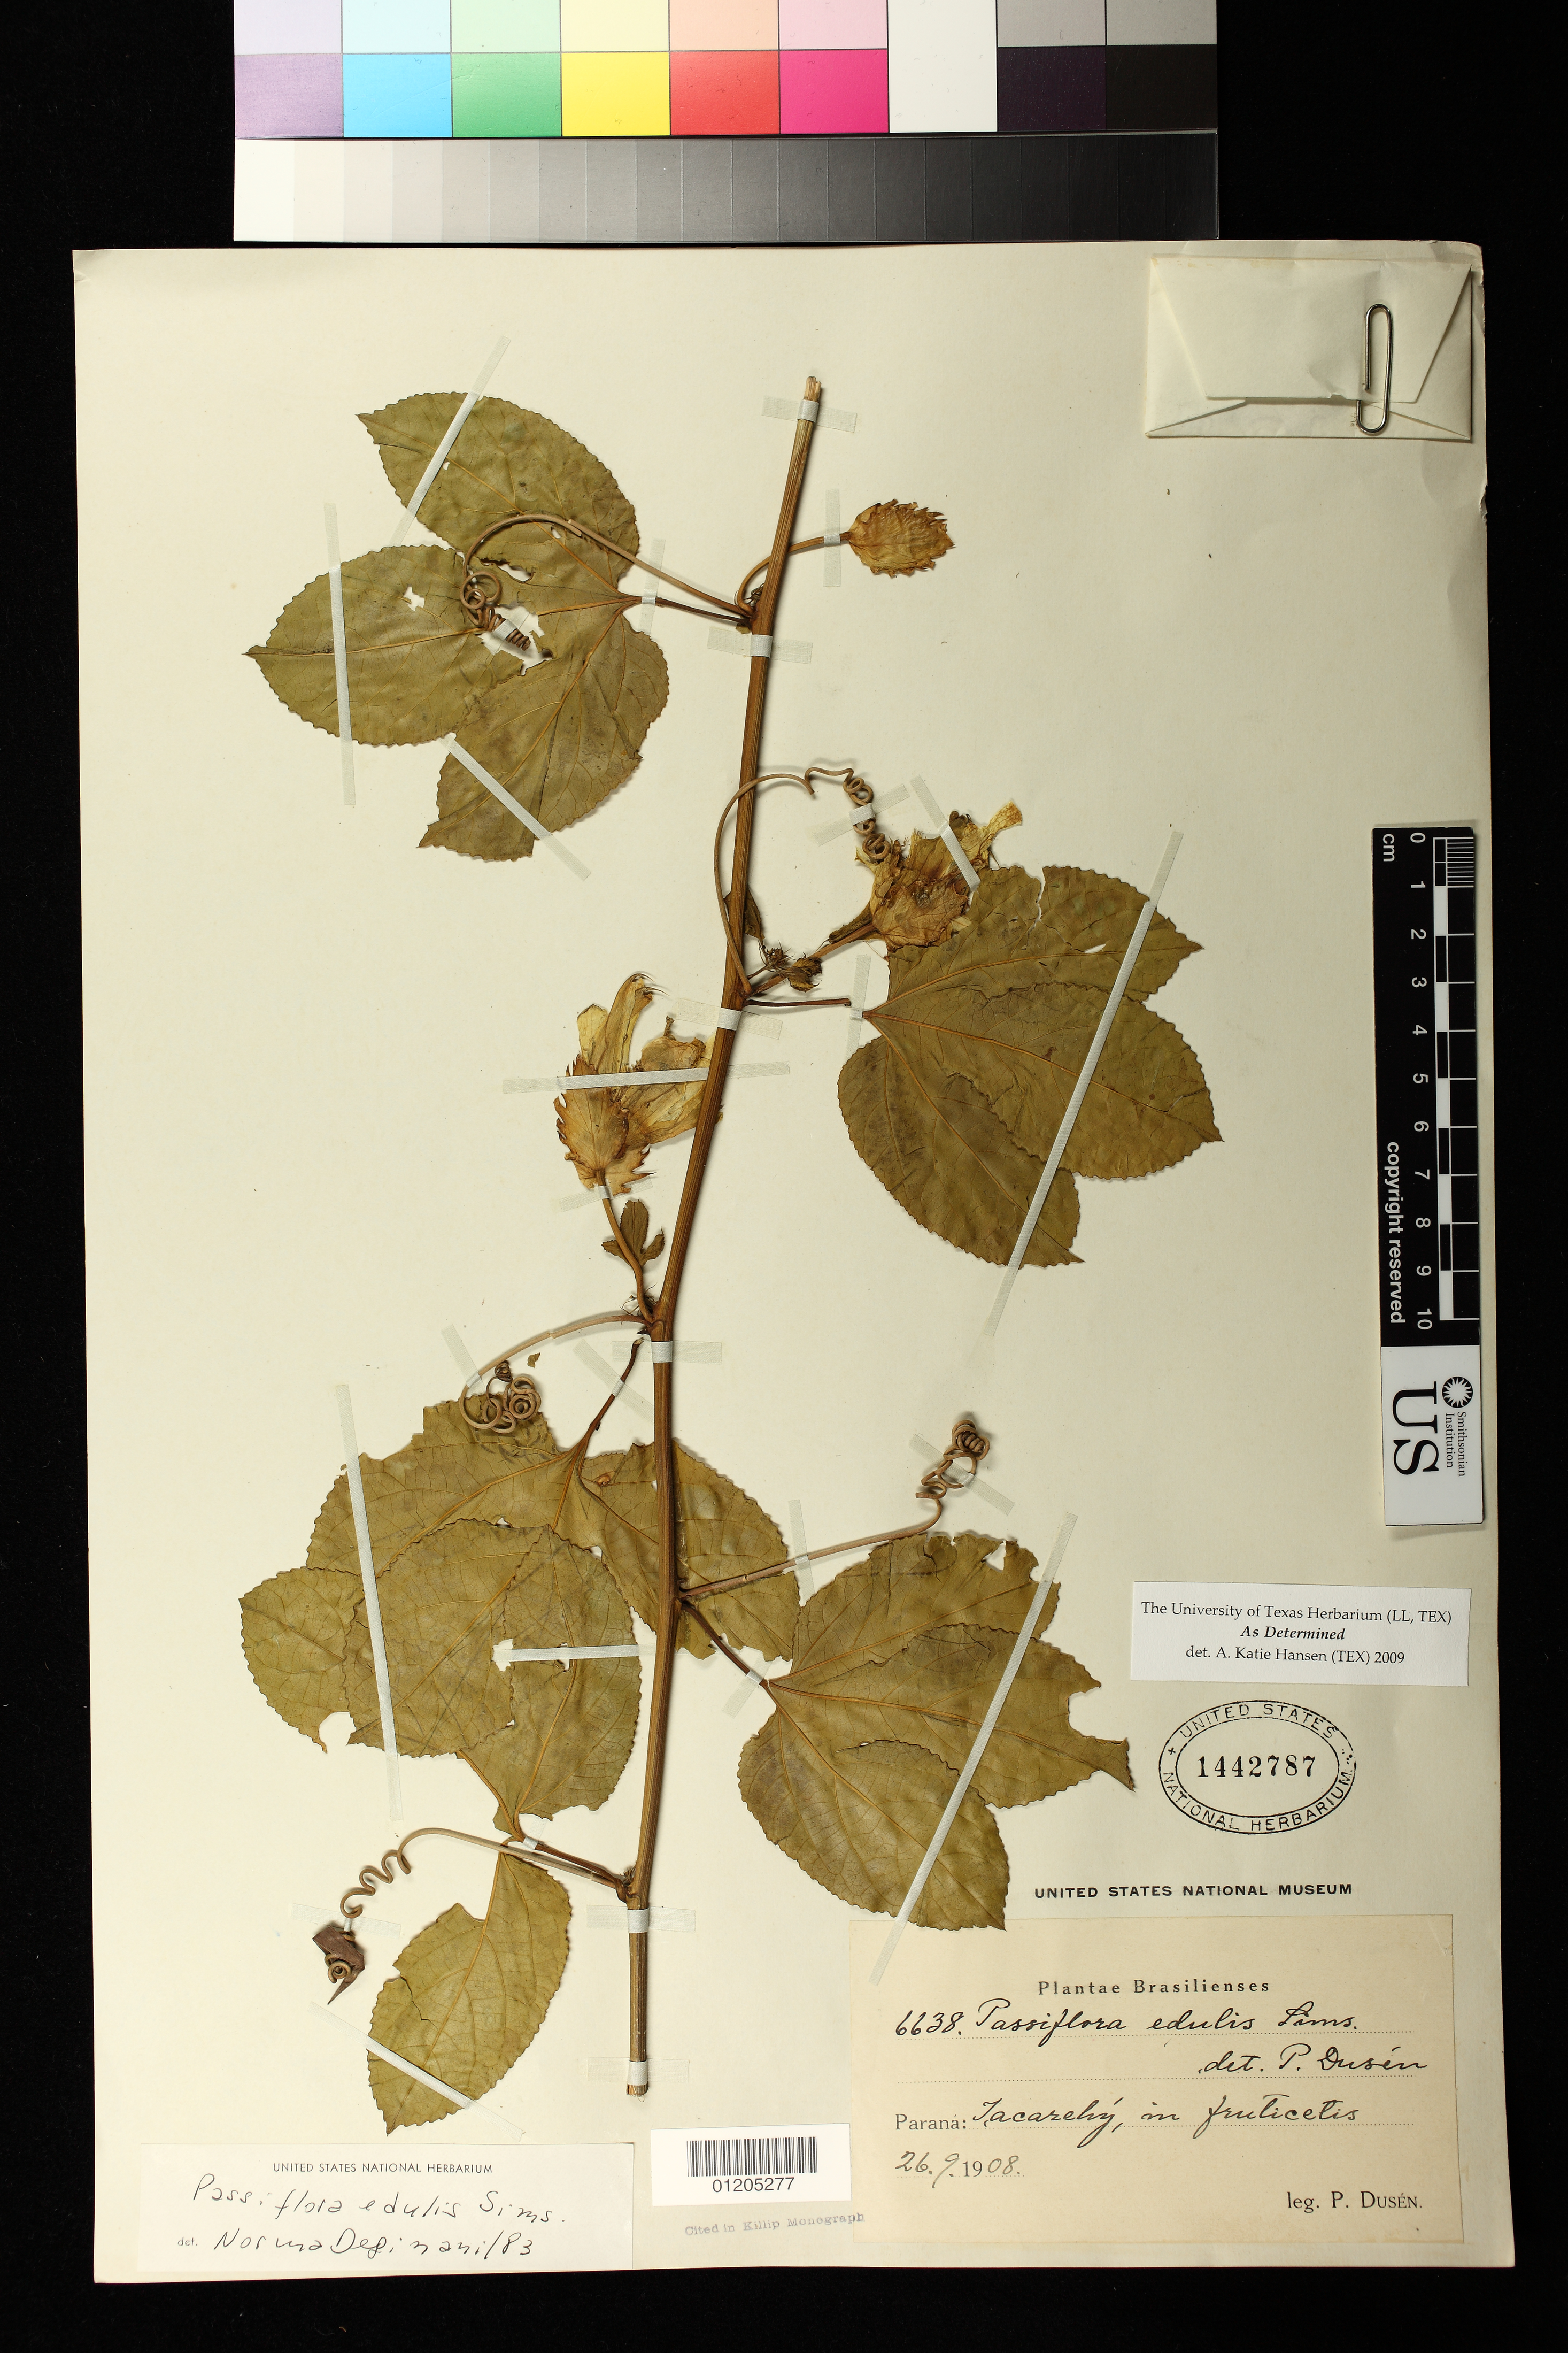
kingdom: Plantae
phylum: Tracheophyta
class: Magnoliopsida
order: Malpighiales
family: Passifloraceae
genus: Passiflora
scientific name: Passiflora edulis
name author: Sims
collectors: P. Dusén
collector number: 6638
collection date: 1908-09-26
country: Brazil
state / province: Parana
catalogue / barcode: US 1442787